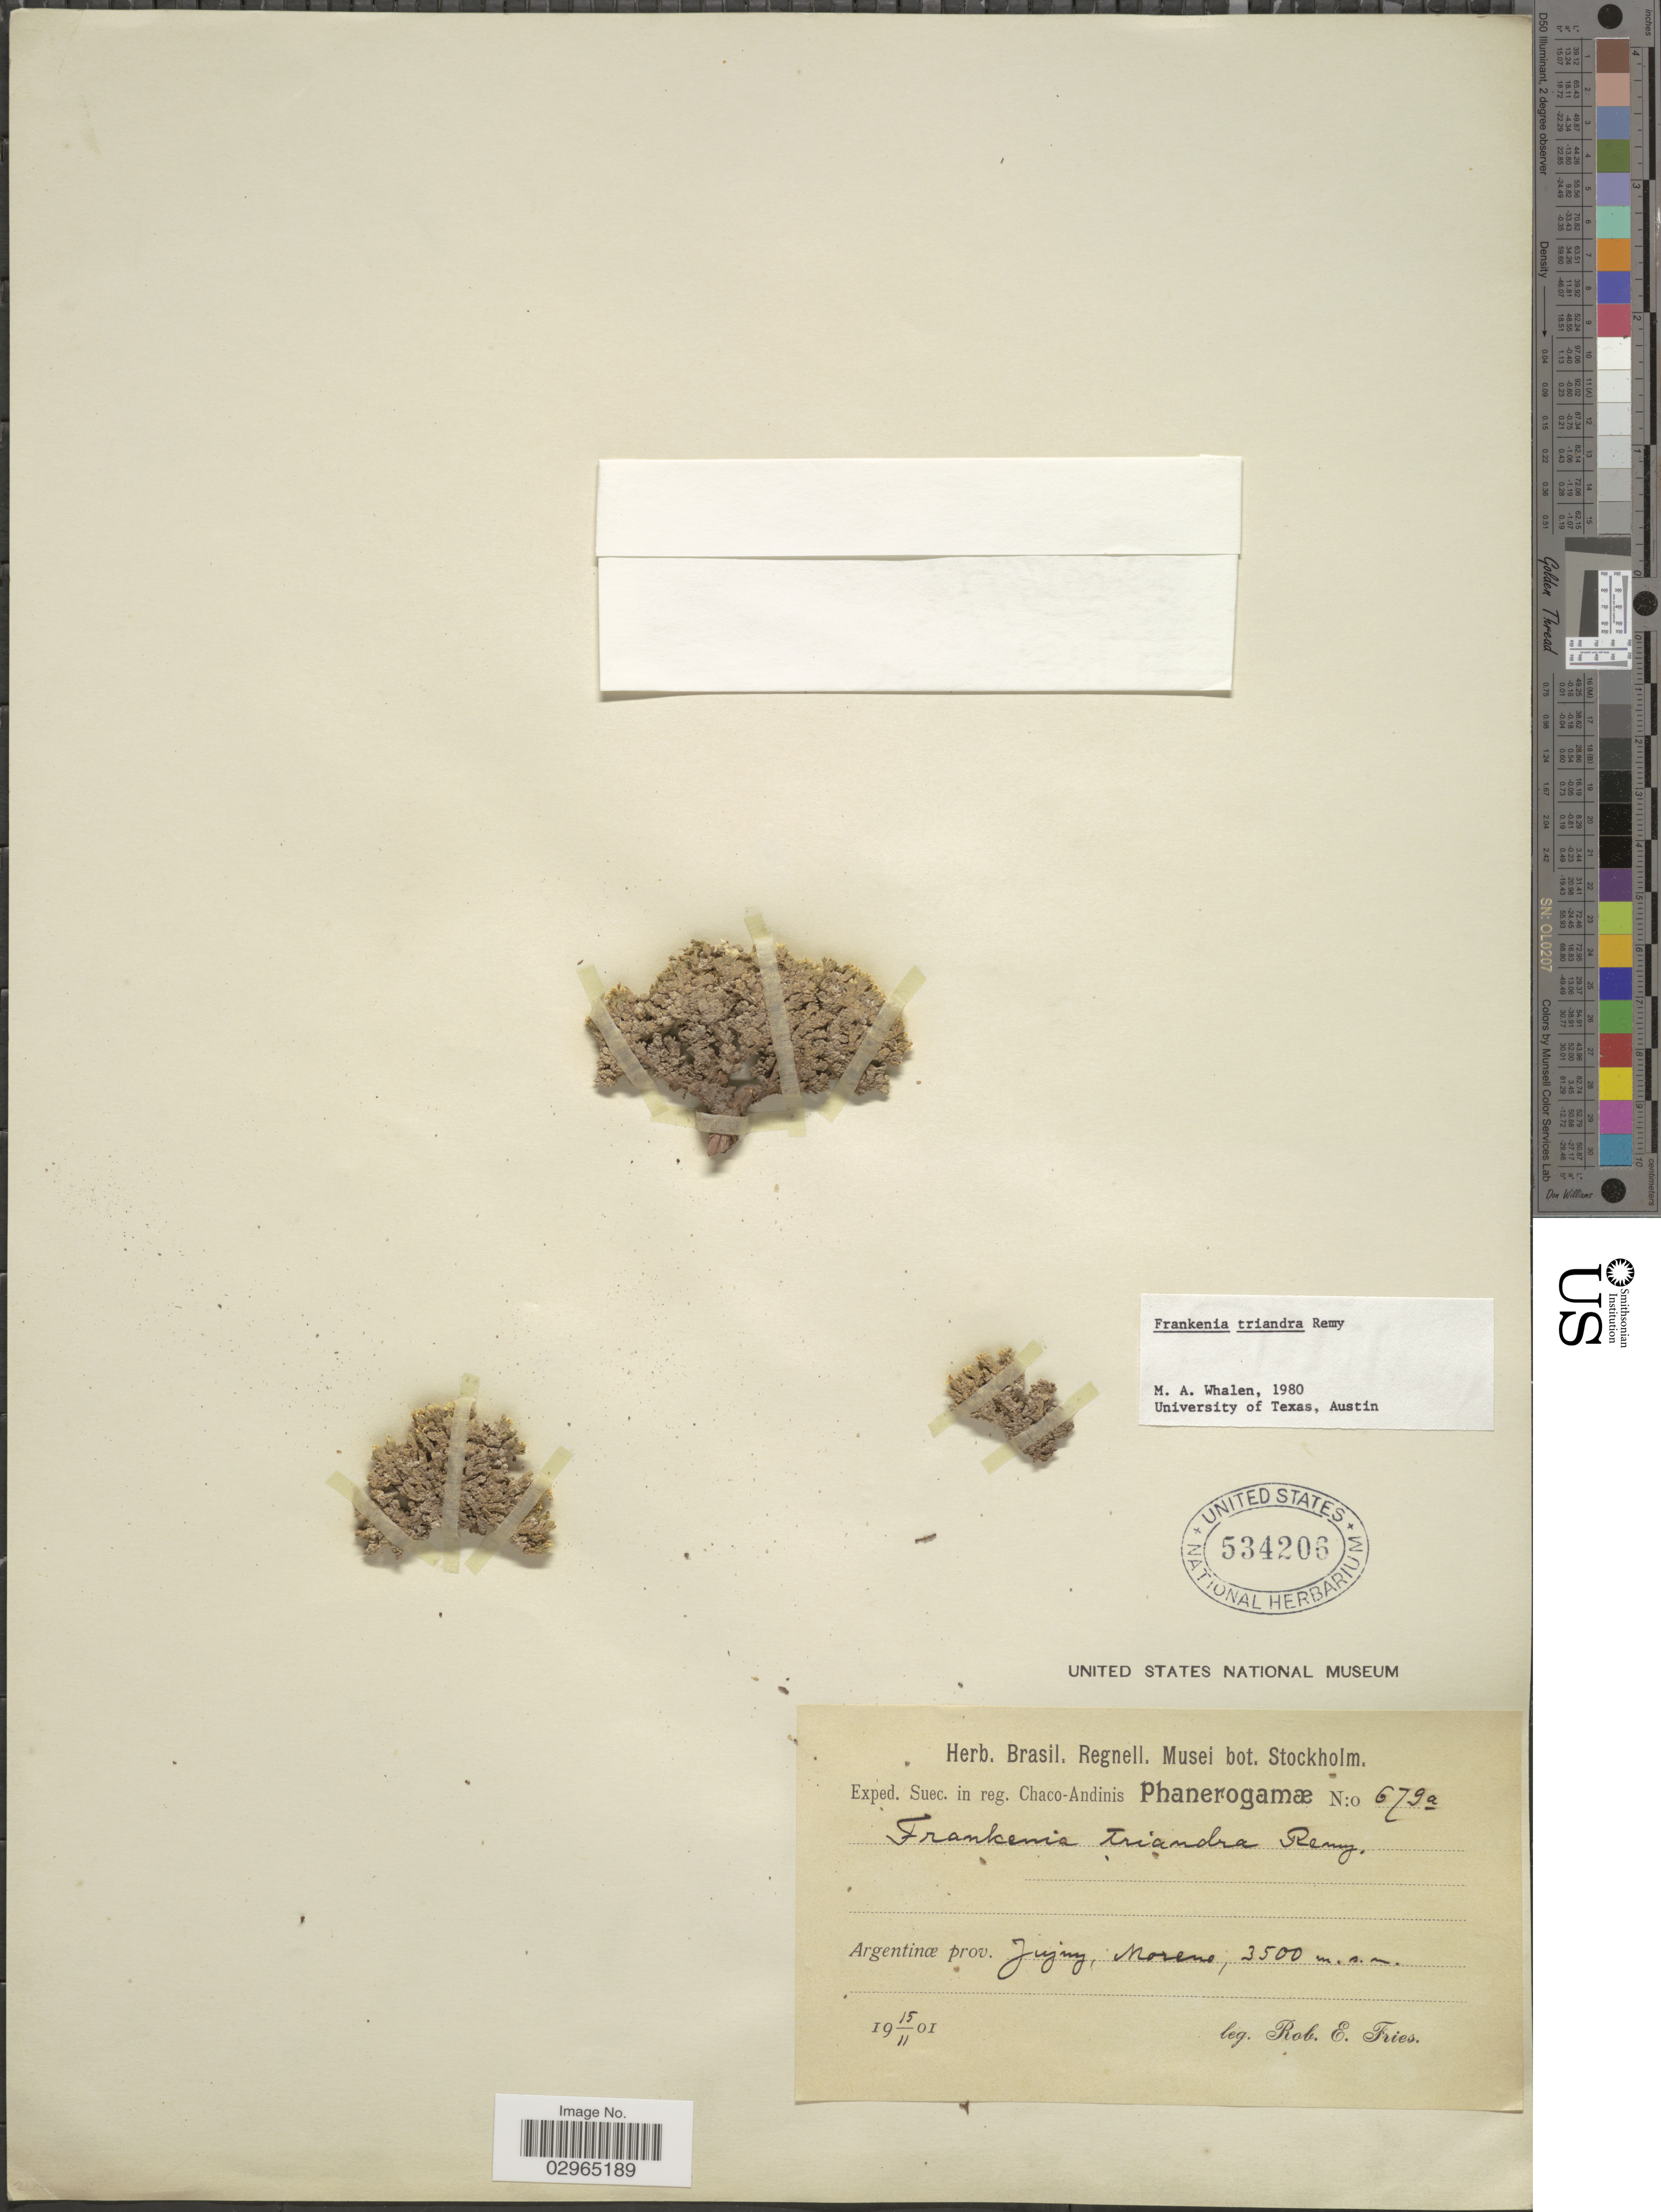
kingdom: Plantae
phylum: Tracheophyta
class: Magnoliopsida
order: Caryophyllales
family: Frankeniaceae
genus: Frankenia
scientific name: Frankenia triandra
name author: J. Rémy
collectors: R. E. Fries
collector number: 679a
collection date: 1901-11-15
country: Argentina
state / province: Jujuy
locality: Prov. Jujuy, Norene.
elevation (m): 3500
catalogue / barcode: US 534206